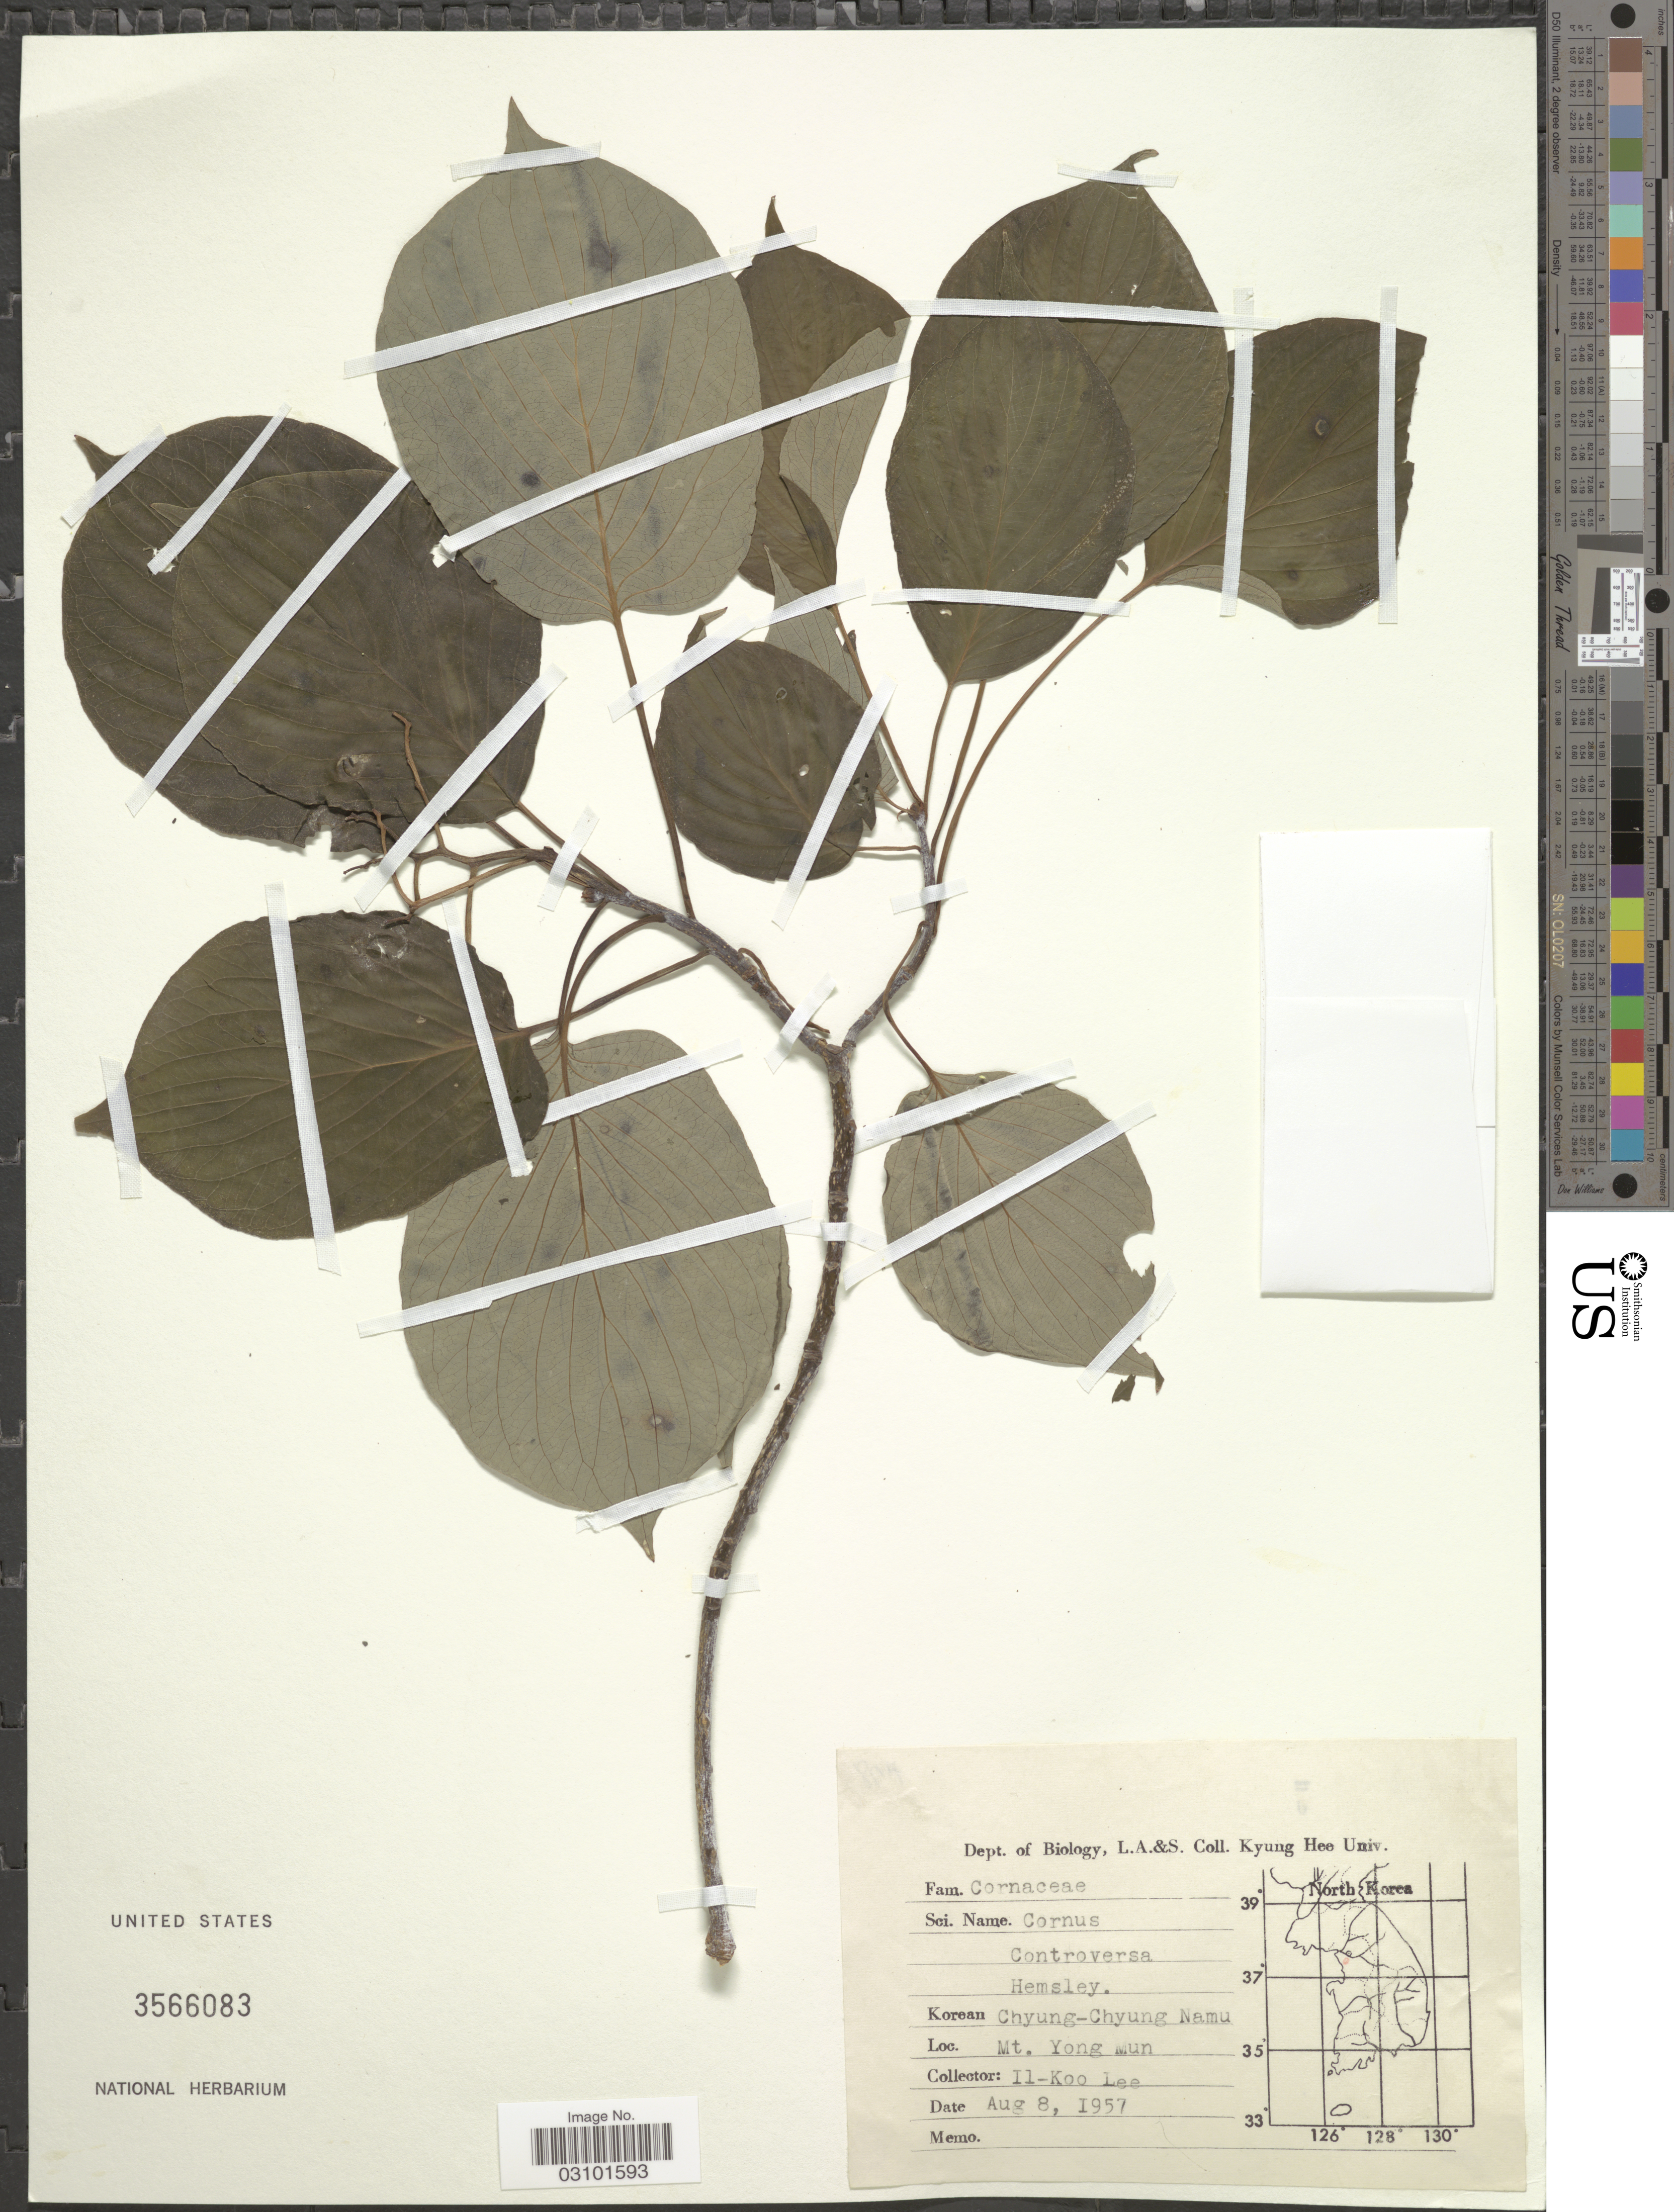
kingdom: Plantae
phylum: Tracheophyta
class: Magnoliopsida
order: Cornales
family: Cornaceae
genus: Cornus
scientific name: Cornus controversa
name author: Hemsl.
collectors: Il-Ko Lee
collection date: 1957-08-08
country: South Korea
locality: Mt, Yong Mun.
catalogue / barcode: US 3566083